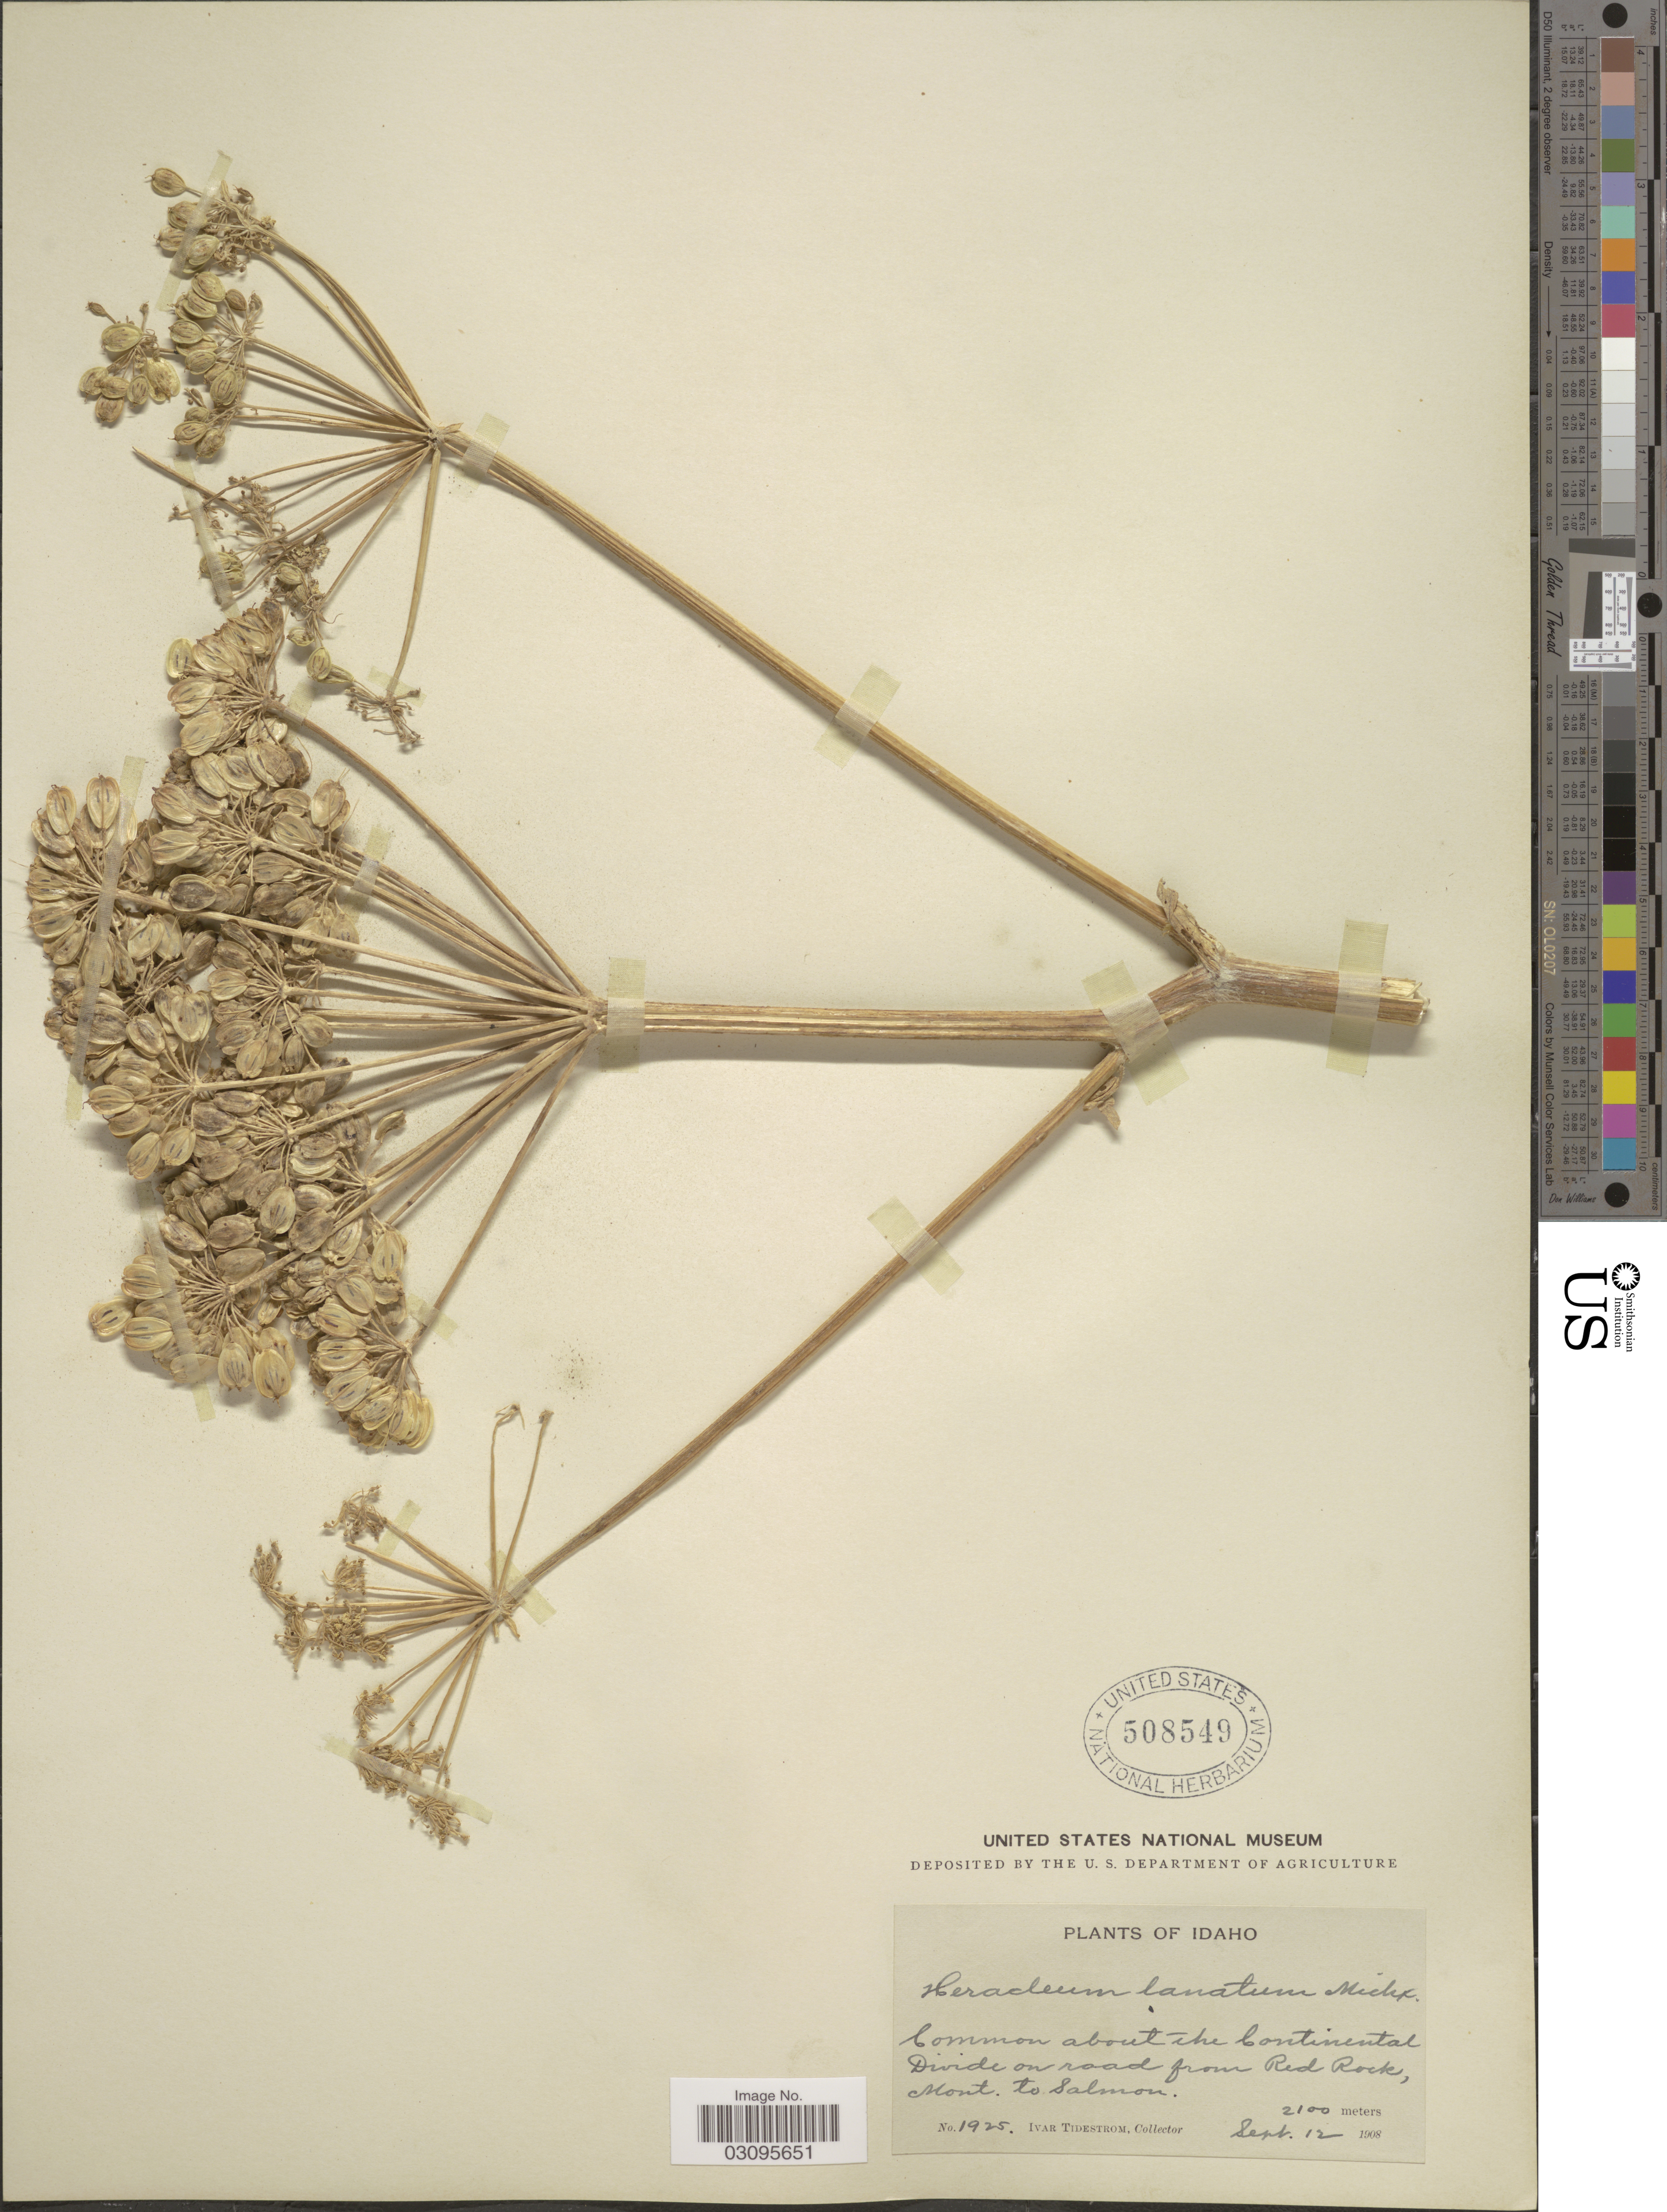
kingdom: Plantae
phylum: Tracheophyta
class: Magnoliopsida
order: Apiales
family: Apiaceae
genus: Heracleum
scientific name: Heracleum lanatum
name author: Michx.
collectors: I. F. Tidestrom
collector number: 1925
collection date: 1908-09-12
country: United States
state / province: Idaho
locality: Common about the Continental Divide on road from Red Rock, Mont. to Salmon.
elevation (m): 2100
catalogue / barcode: US 508549